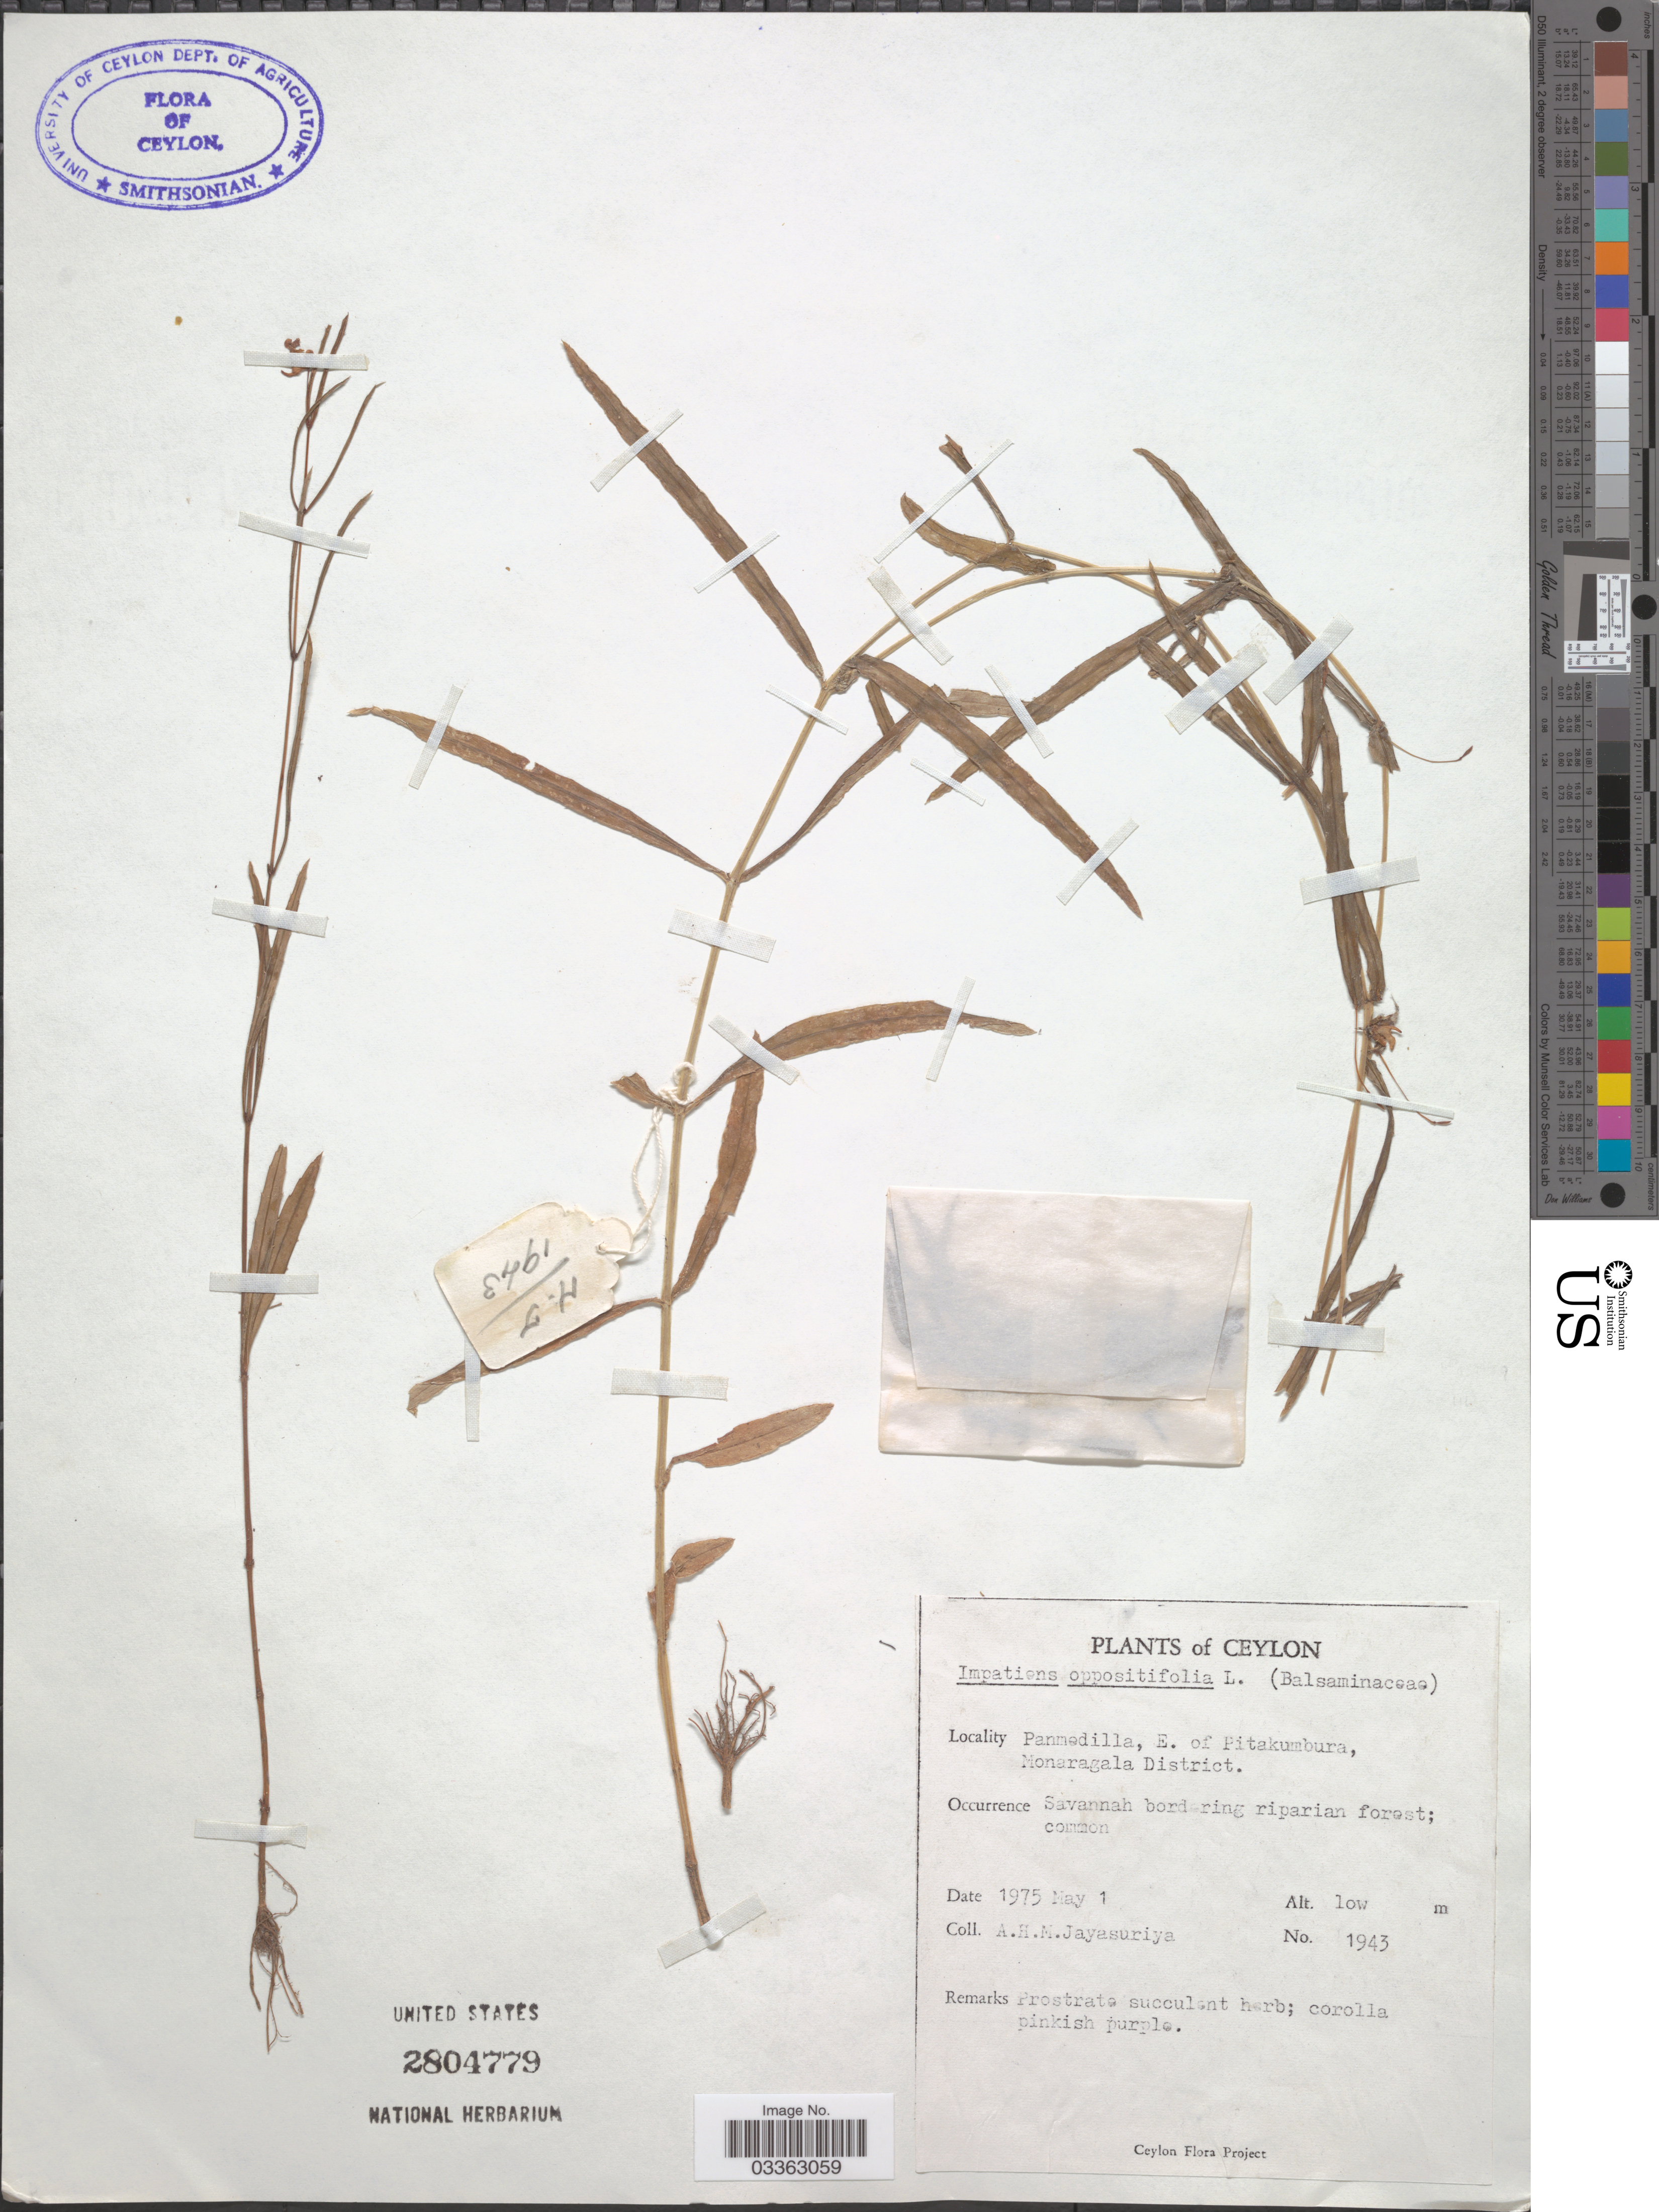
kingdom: Plantae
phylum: Tracheophyta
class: Magnoliopsida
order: Ericales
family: Balsaminaceae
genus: Impatiens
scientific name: Impatiens oppositifolia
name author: L.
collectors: A. H. Jayasuriya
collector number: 1943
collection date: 1975-05-01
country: Sri Lanka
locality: Ceylon, Panmedilla, E. of Pitakumbura, Monaragala District.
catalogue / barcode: US 2804779